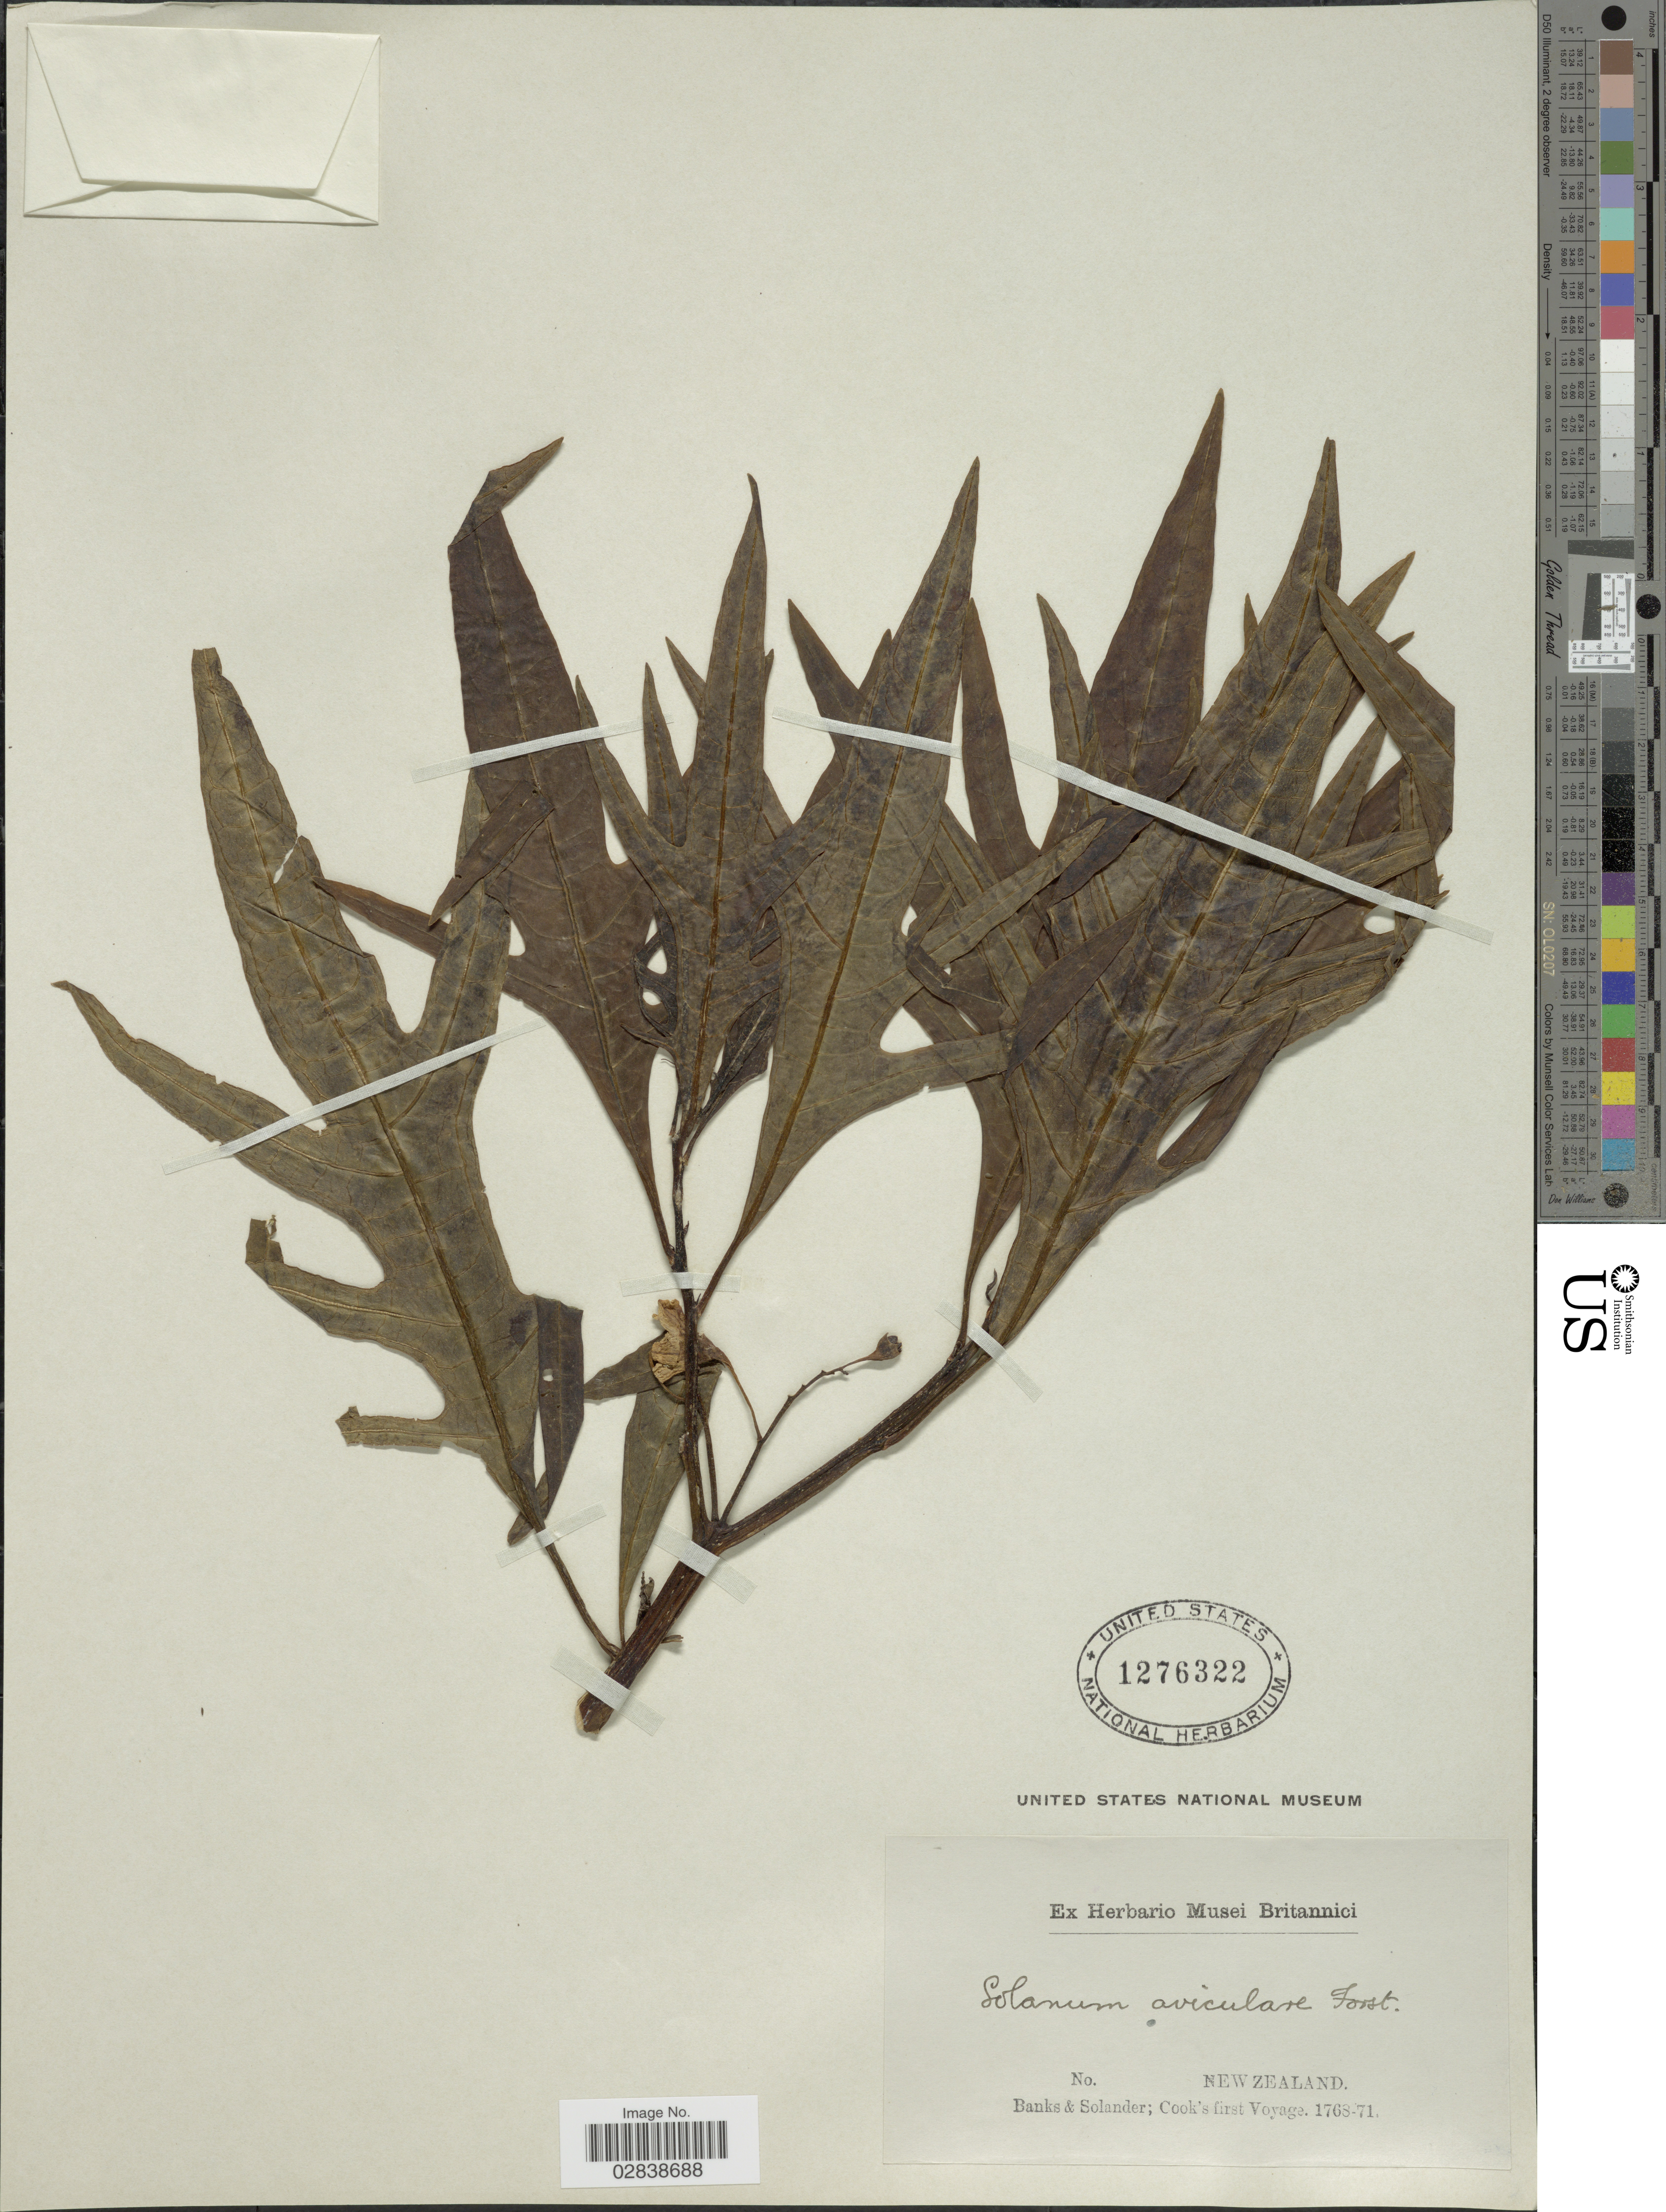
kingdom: Plantae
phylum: Tracheophyta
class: Magnoliopsida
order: Solanales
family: Solanaceae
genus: Solanum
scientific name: Solanum aviculare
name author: G. Forst.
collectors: -- Banks & -- Solander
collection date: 1768/1771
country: New Zealand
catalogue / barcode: US 1276322